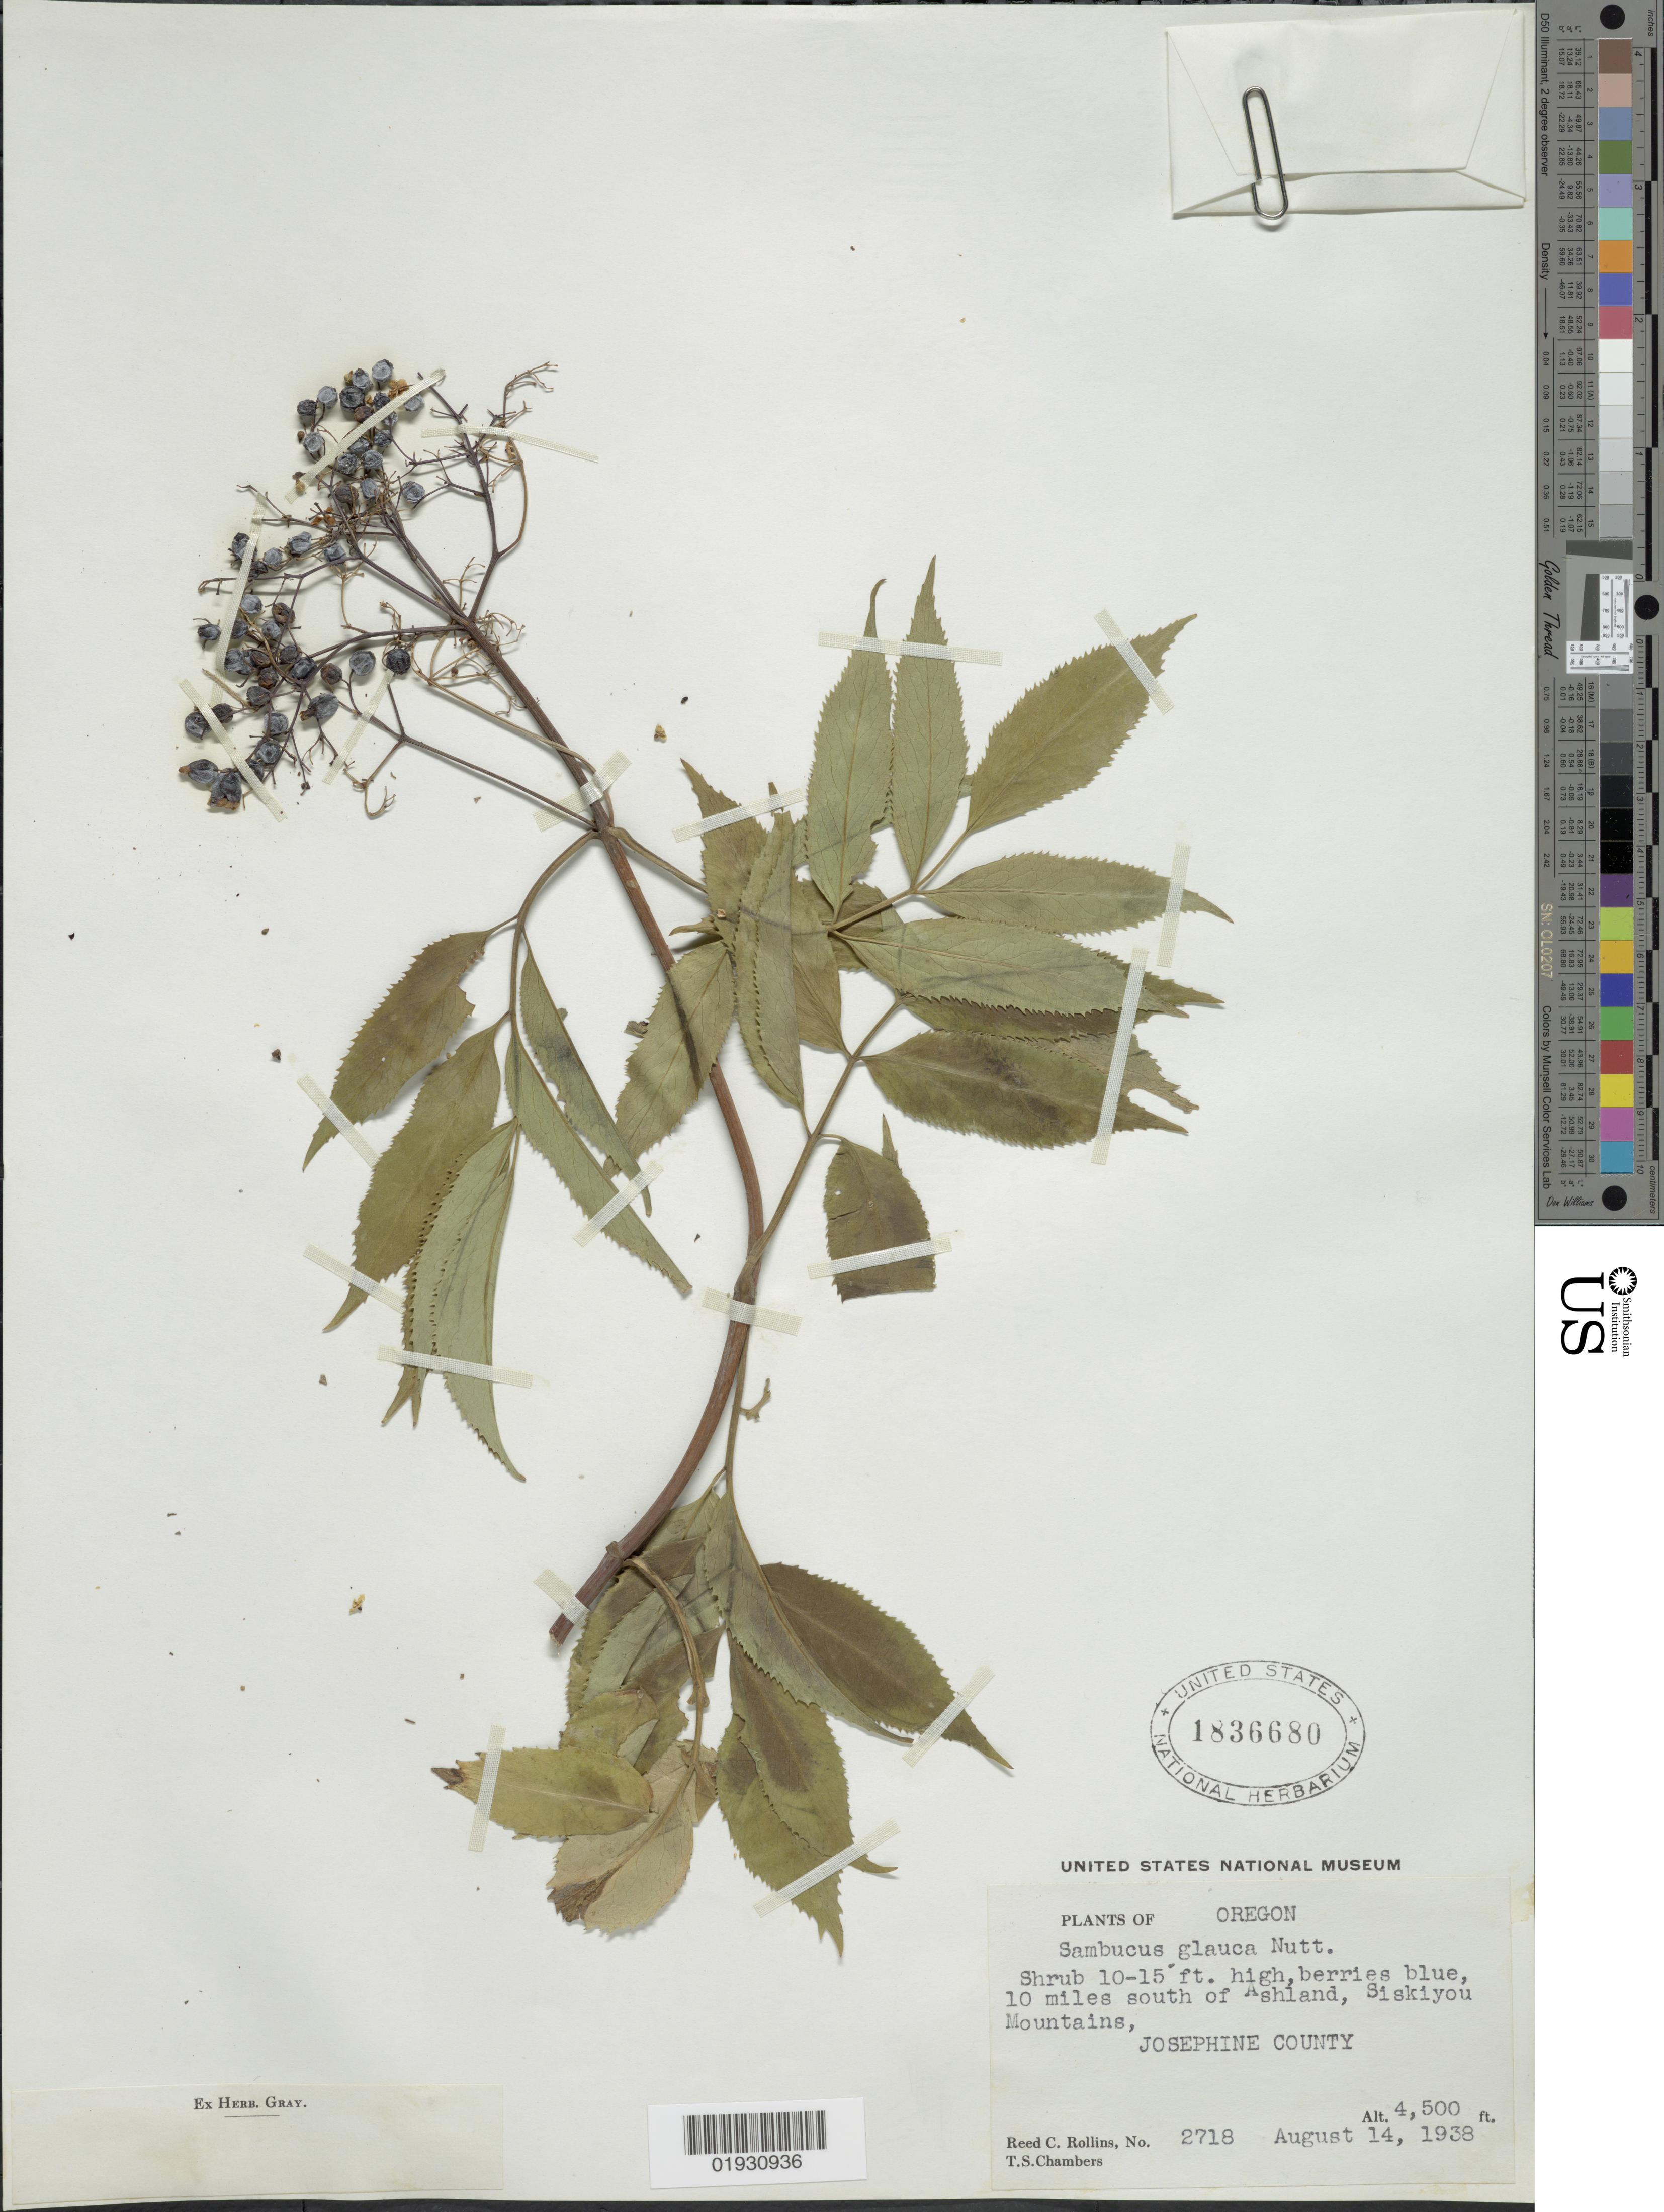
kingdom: Plantae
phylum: Tracheophyta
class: Magnoliopsida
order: Dipsacales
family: Viburnaceae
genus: Sambucus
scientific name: Sambucus glauca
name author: Nutt.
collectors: R. C. Rollins & T. Chambers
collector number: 2718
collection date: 1938-08-14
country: United States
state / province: Oregon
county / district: Josephine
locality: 10 miles south of Ashland, Siskiyou Mountains, Josephine County.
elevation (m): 1372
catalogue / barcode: US 1836680